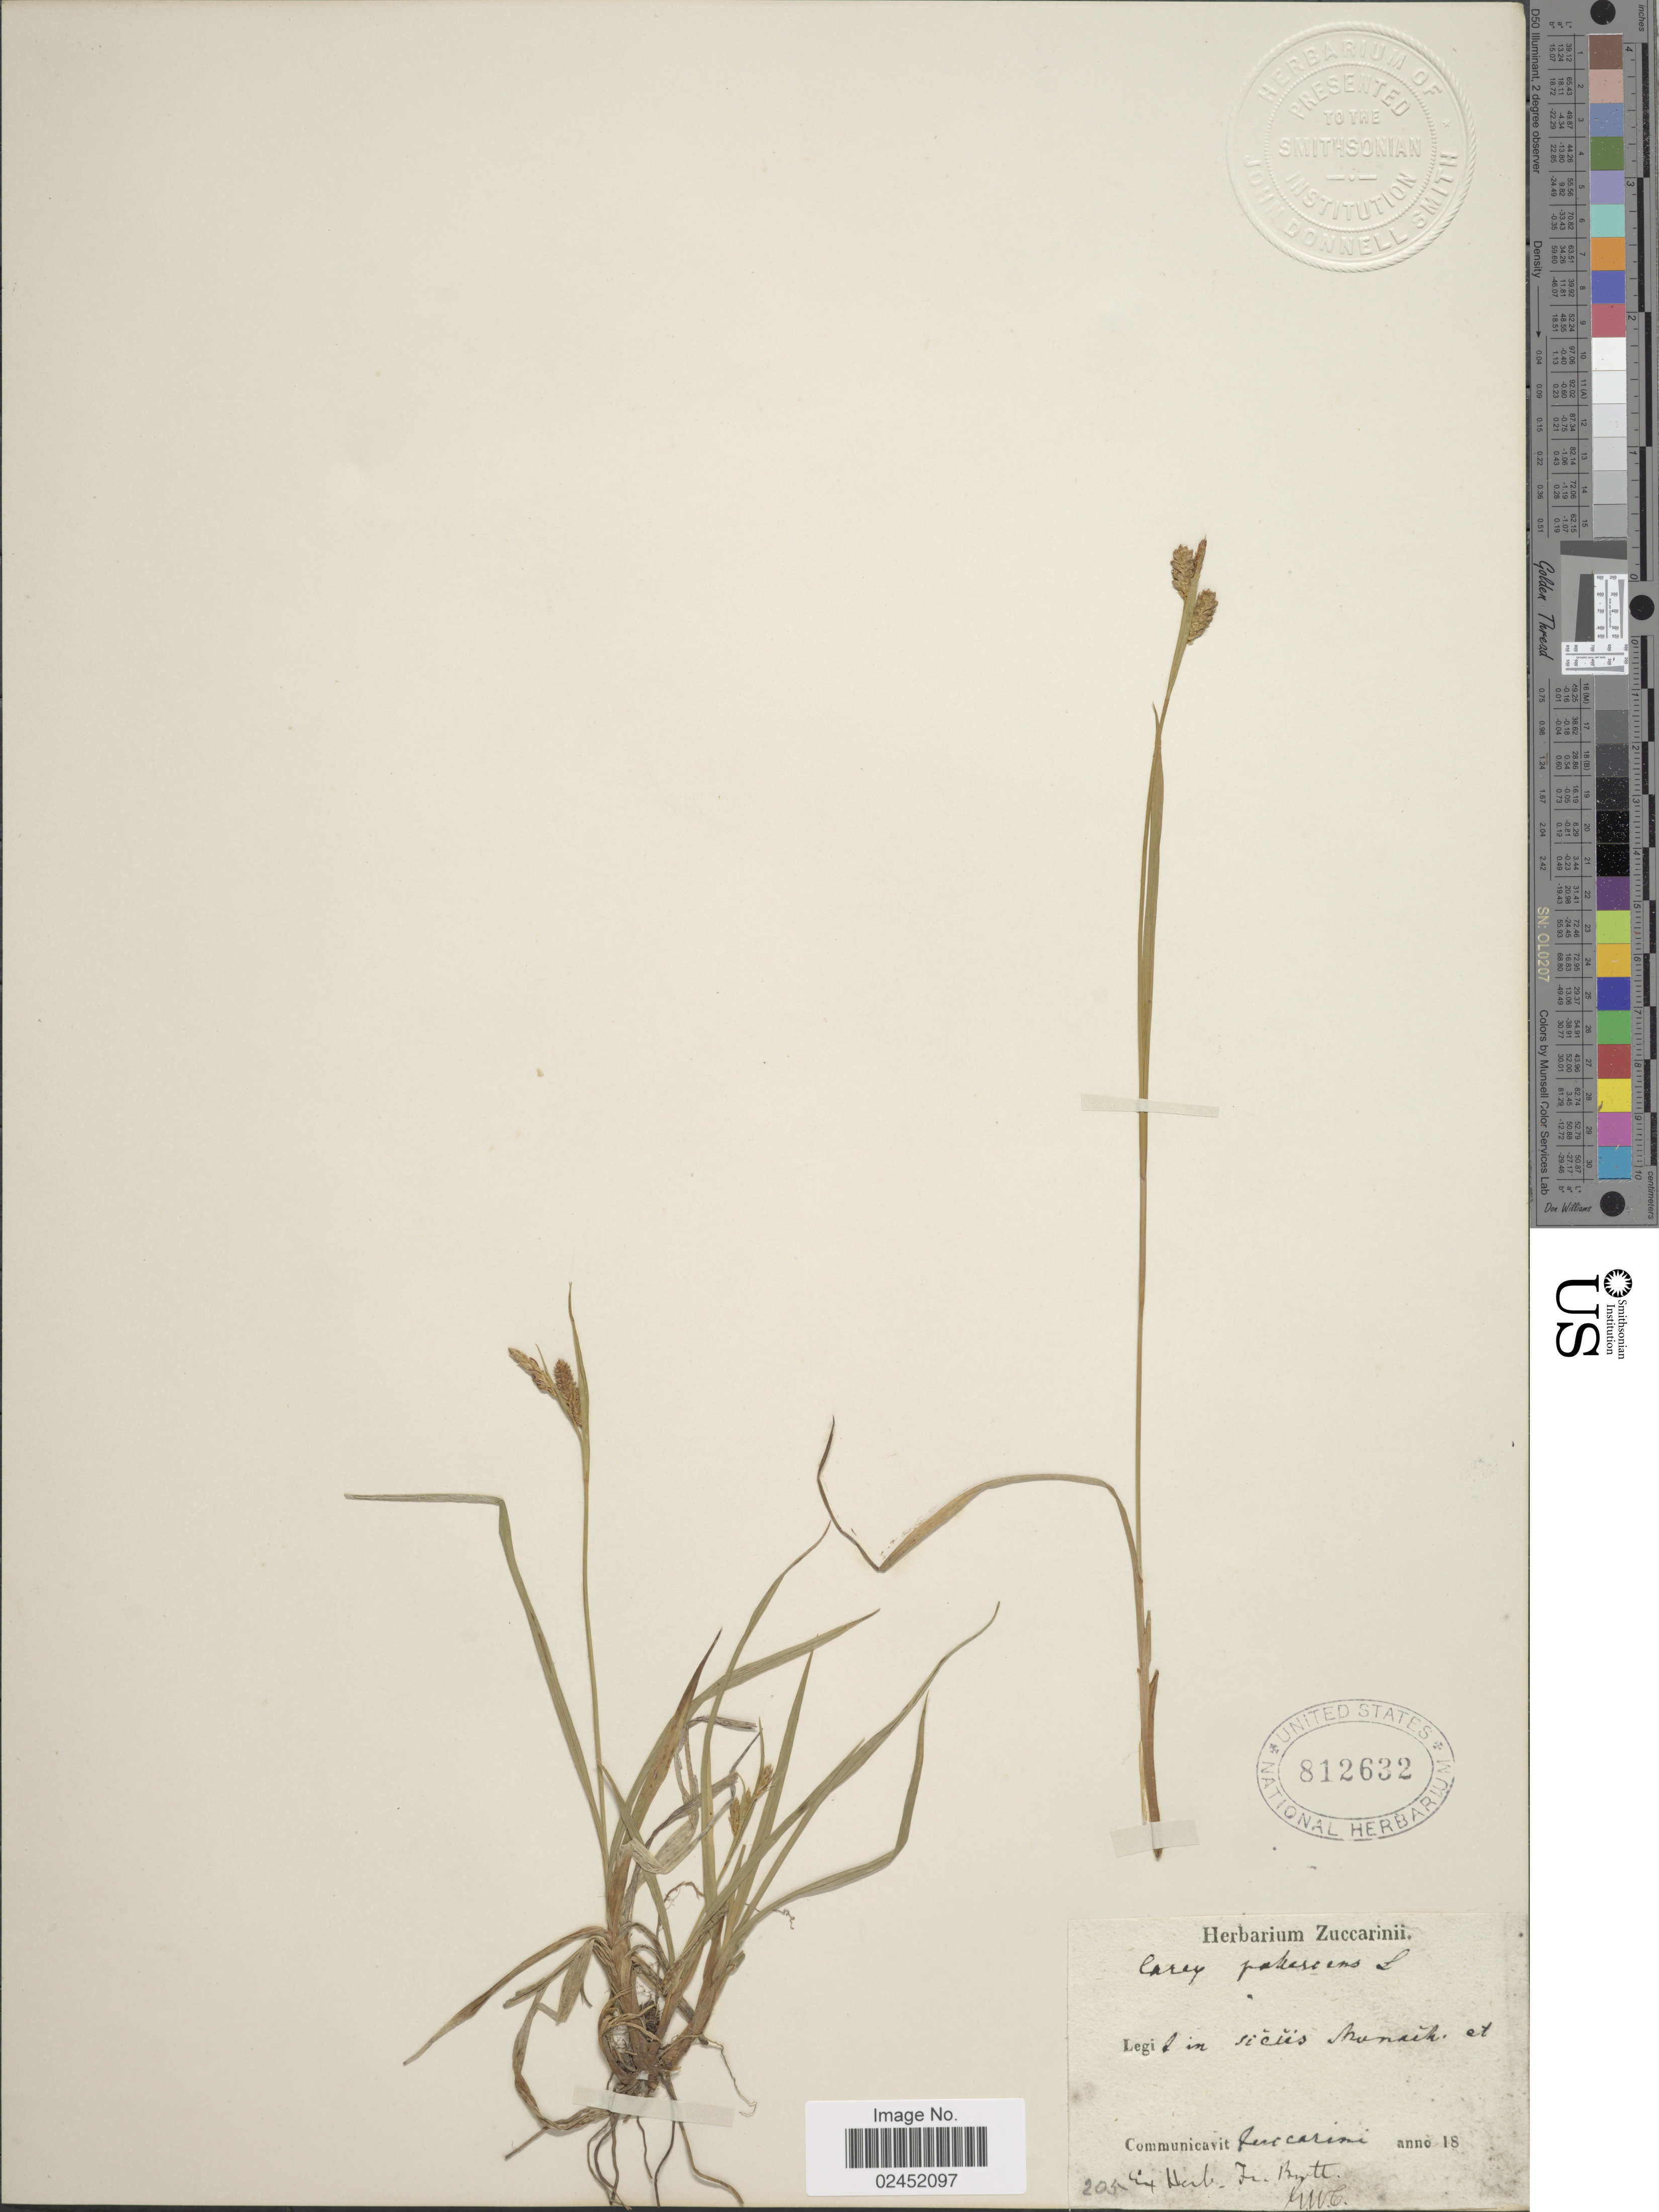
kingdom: Plantae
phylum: Tracheophyta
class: Liliopsida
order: Poales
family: Cyperaceae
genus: Carex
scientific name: Carex hirtifolia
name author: Mack.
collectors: Zuccarini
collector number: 205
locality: In siccis [illegible text]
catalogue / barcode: US 812632